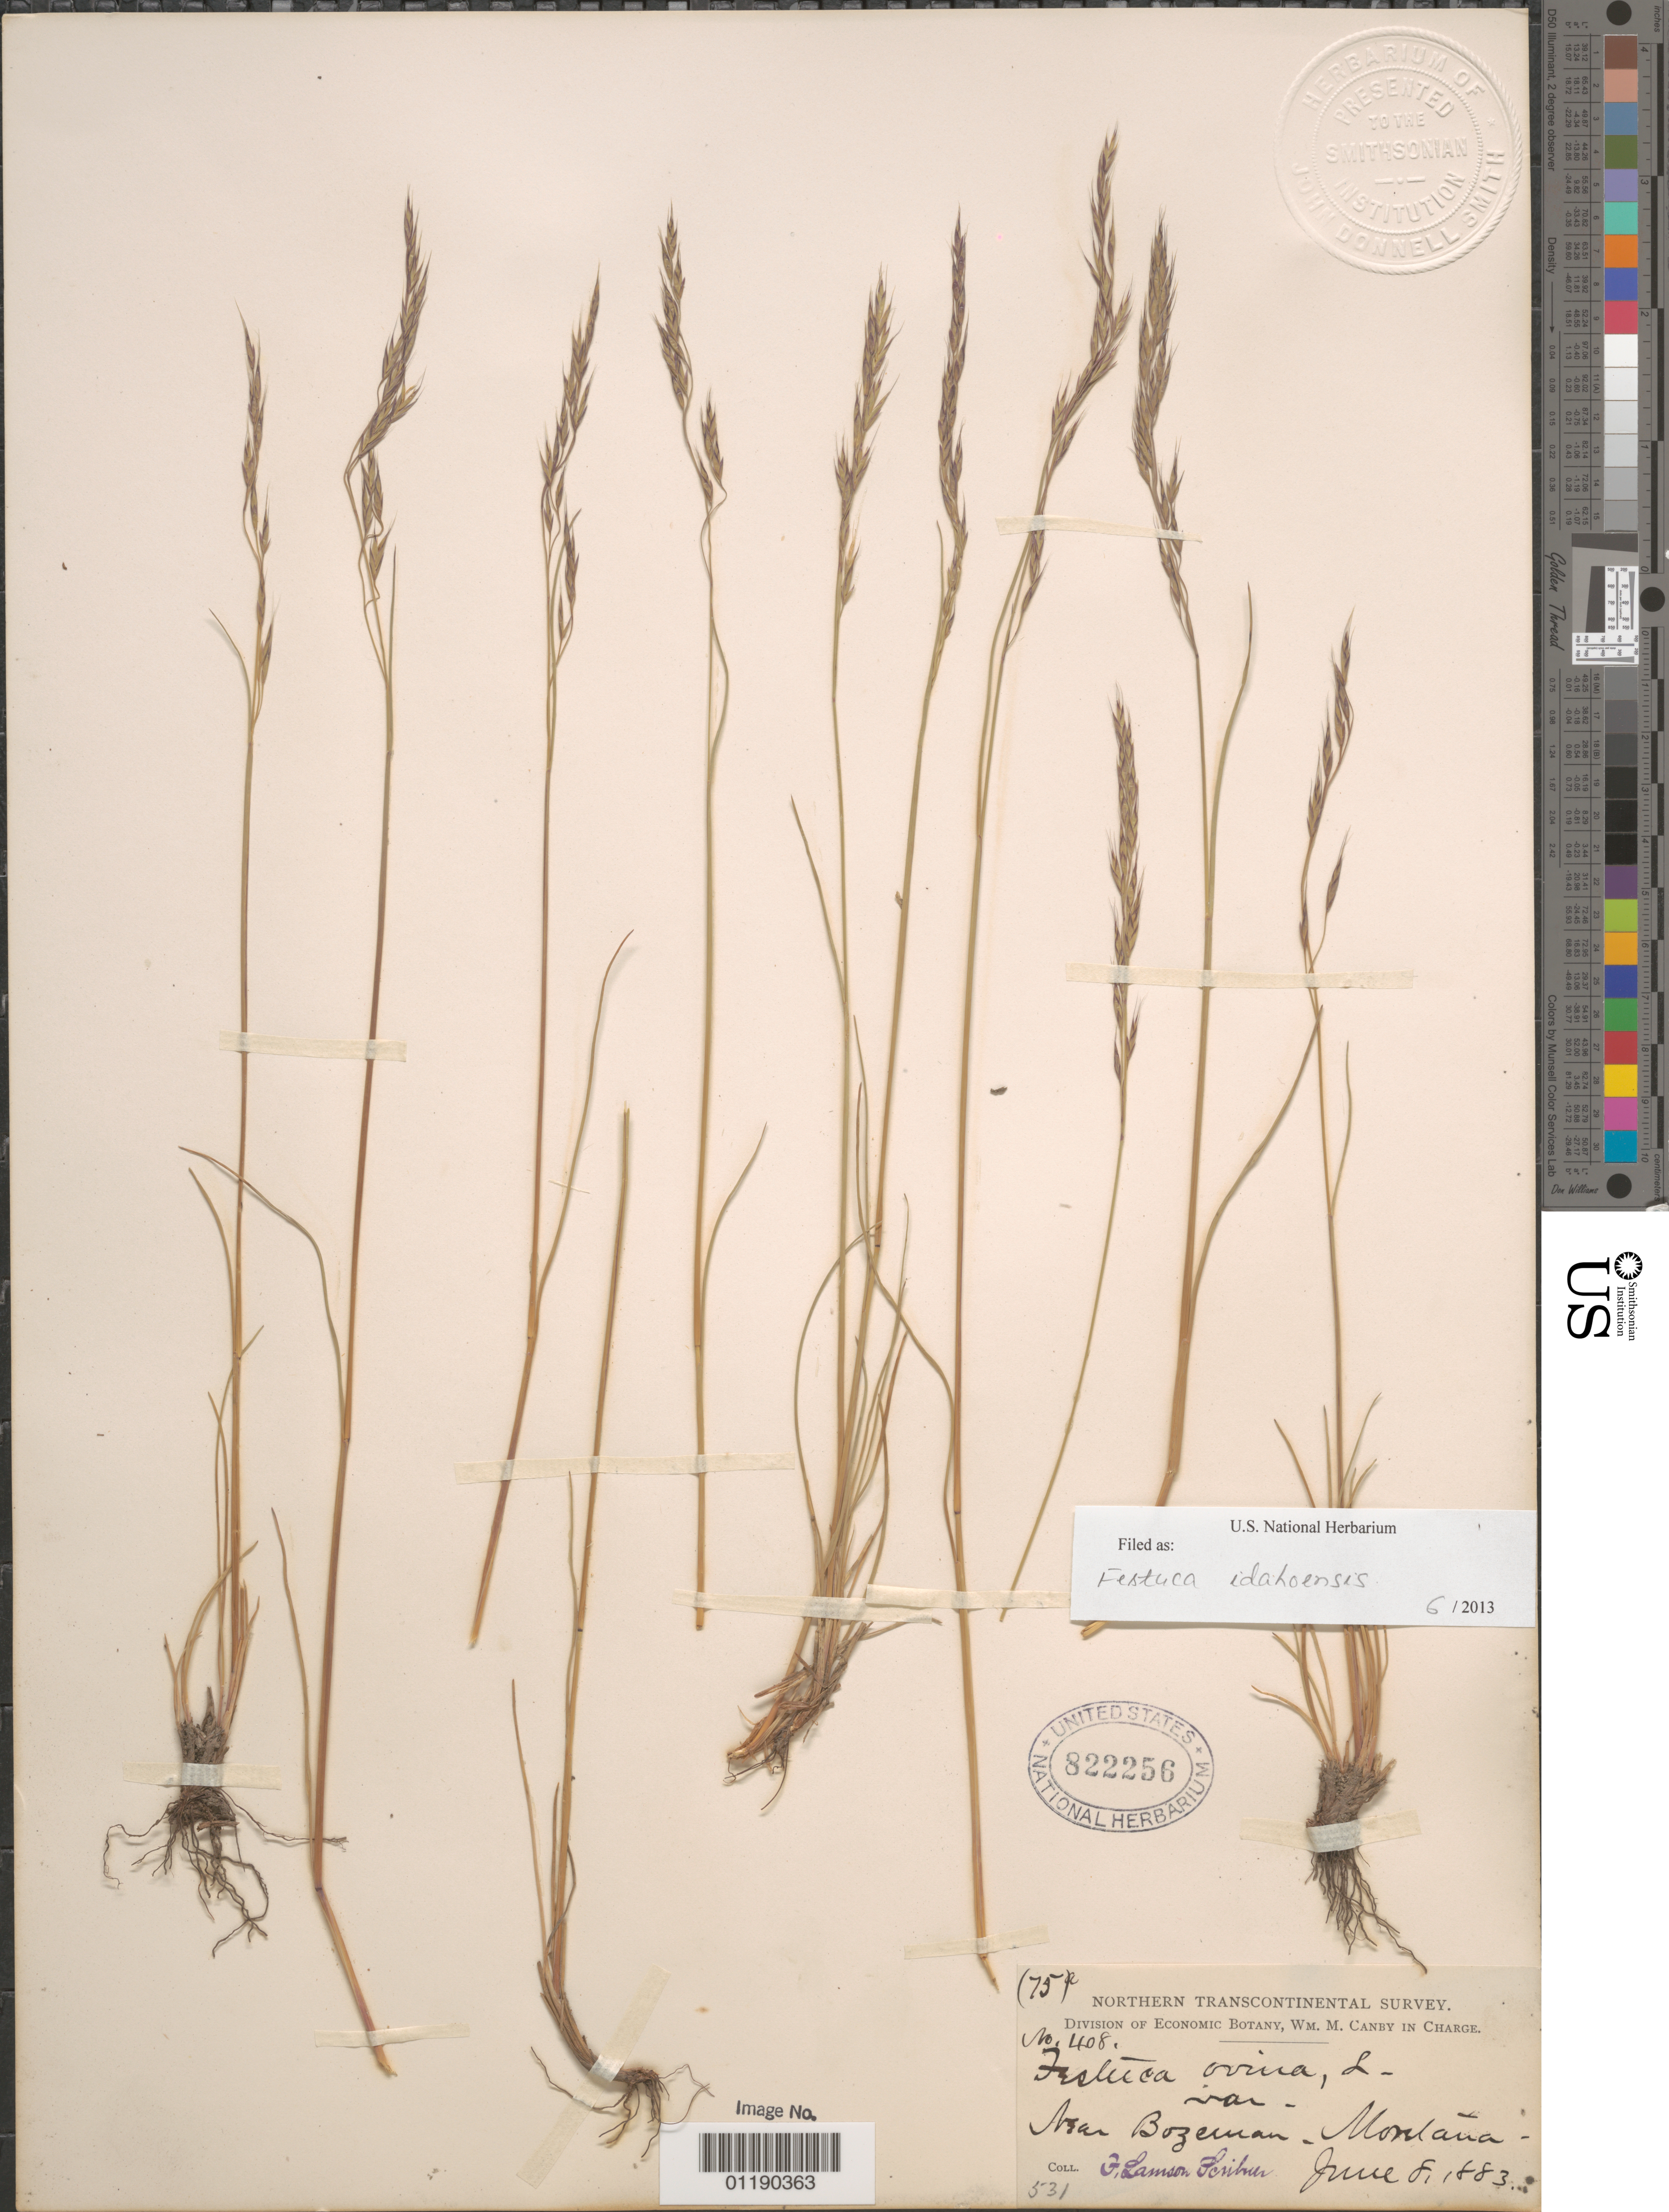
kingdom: Plantae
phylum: Tracheophyta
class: Liliopsida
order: Poales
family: Poaceae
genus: Festuca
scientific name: Festuca idahoensis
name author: Elmer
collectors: F. L. Scribner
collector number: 408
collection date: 1883-06-08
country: United States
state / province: Montana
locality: Near Bozeman.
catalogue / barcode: US 822256